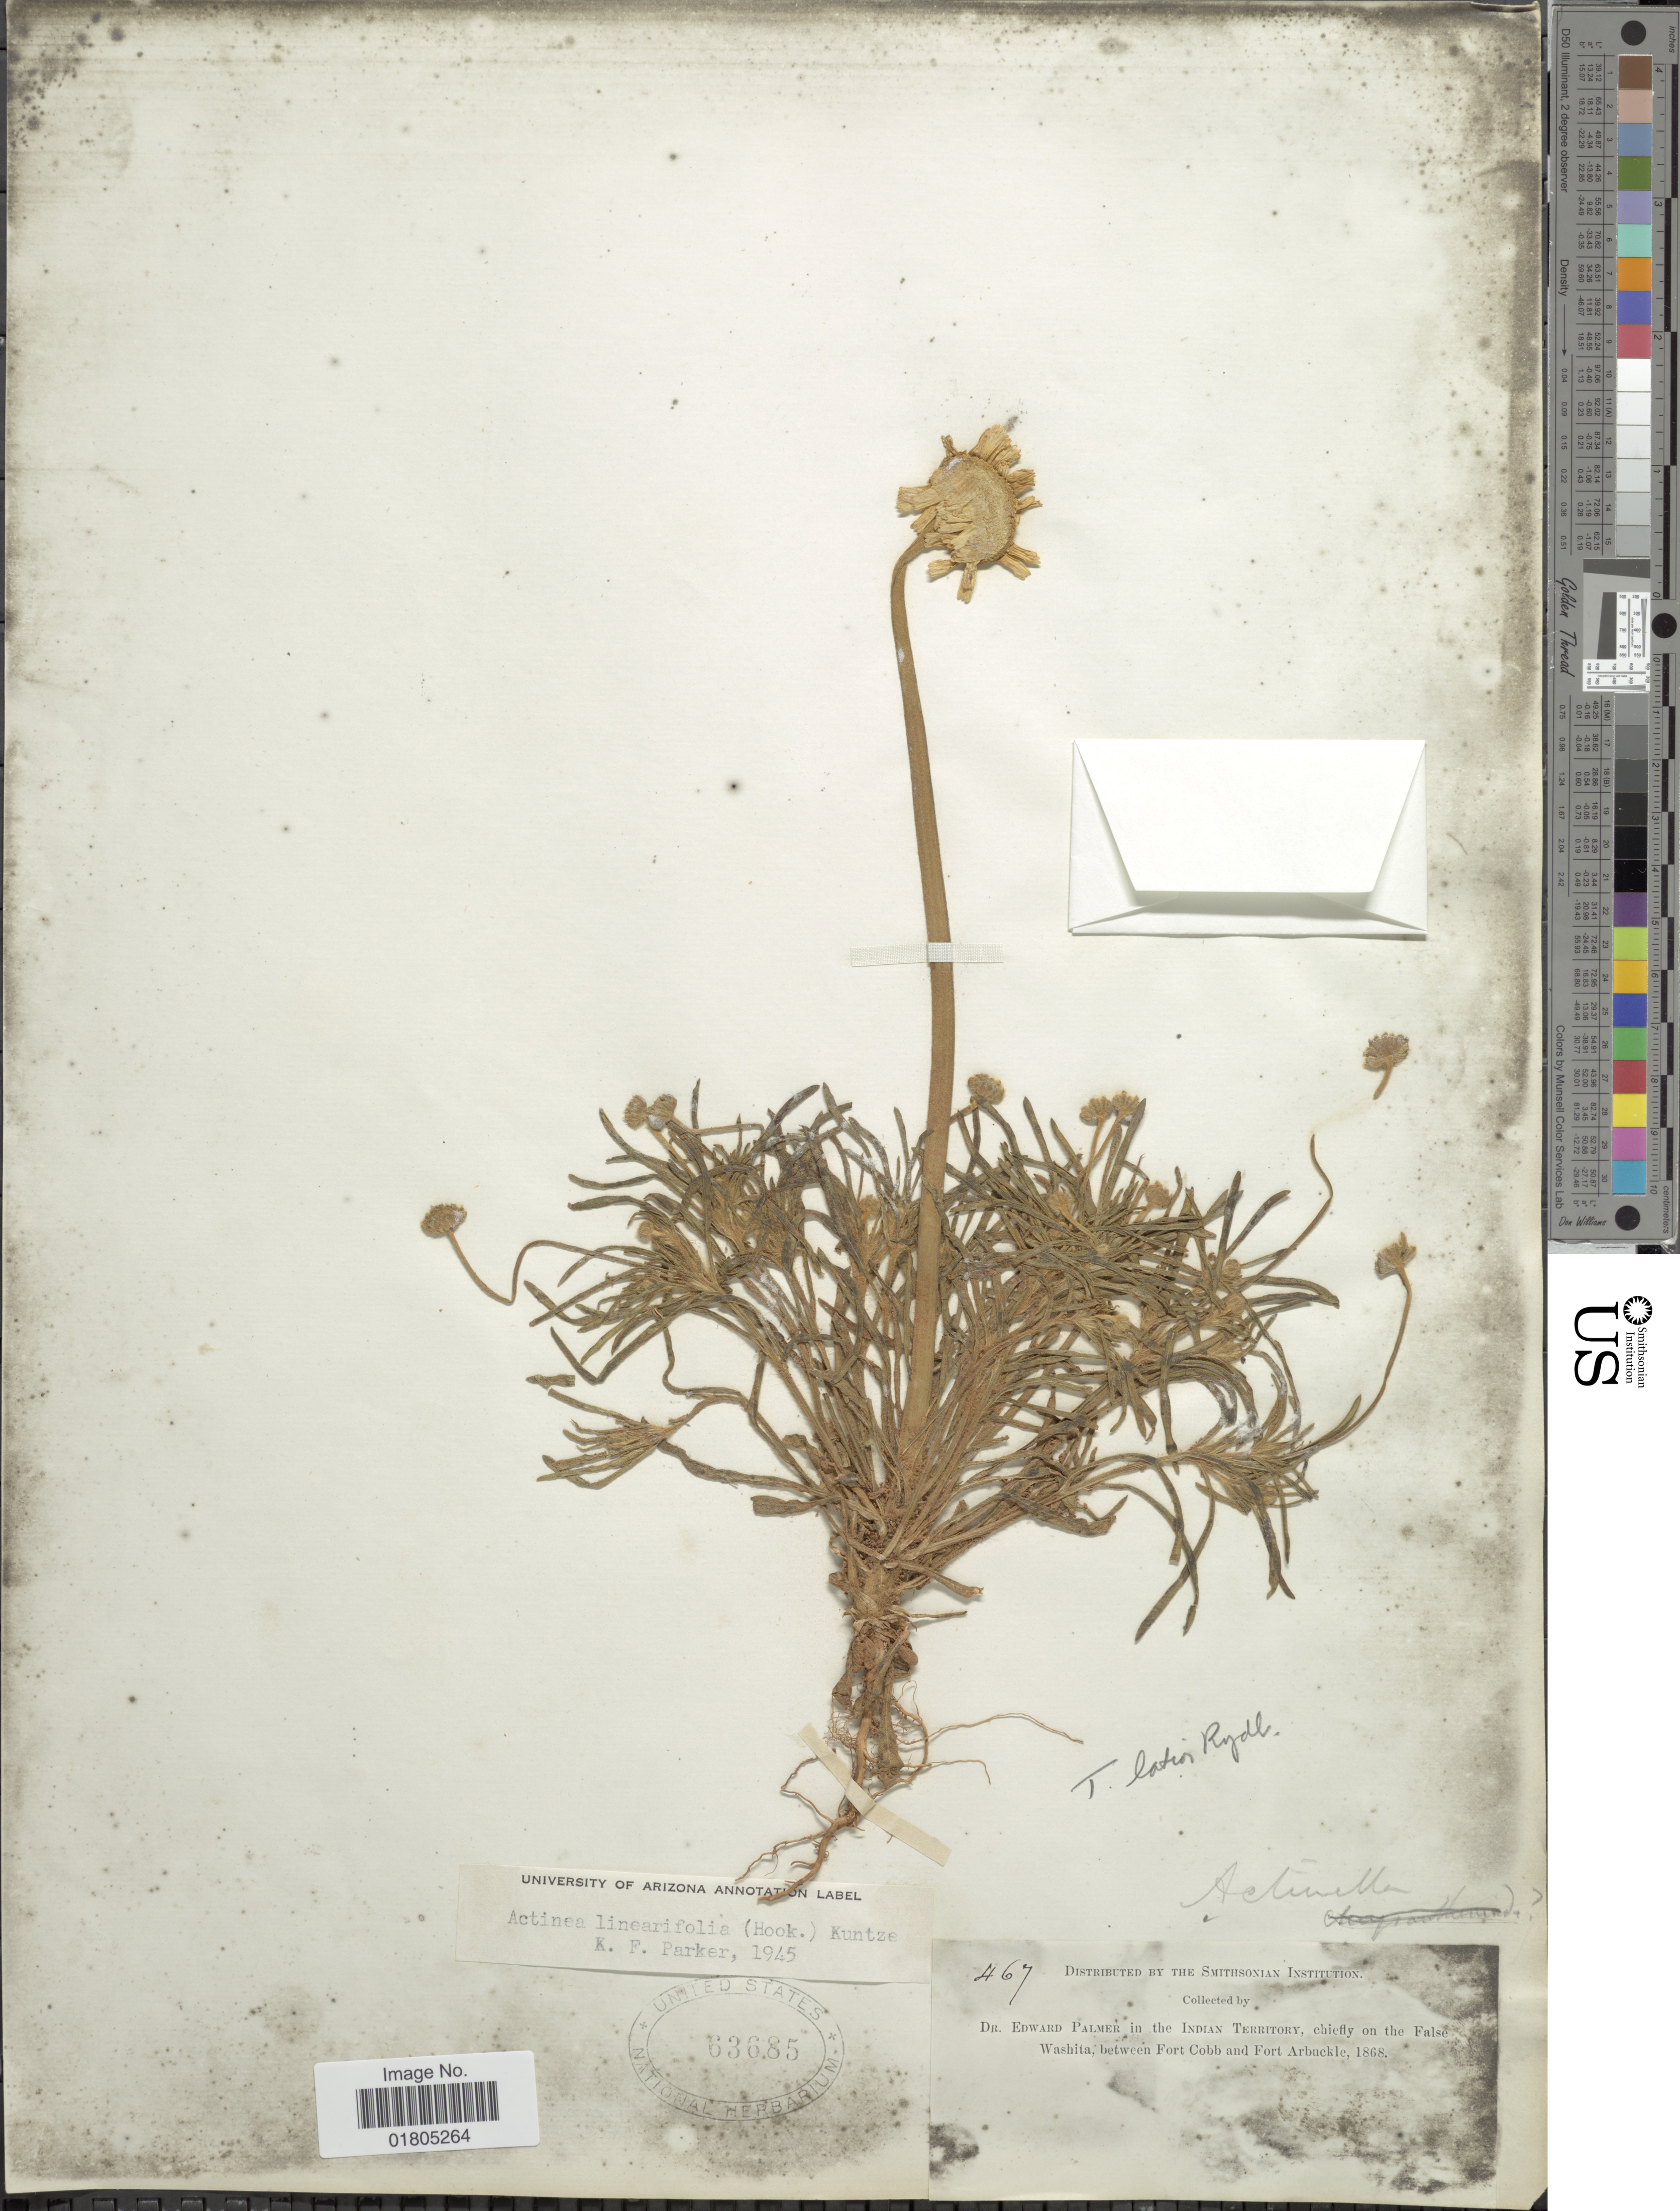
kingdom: Plantae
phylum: Tracheophyta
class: Magnoliopsida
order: Asterales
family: Asteraceae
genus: Actinea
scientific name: Actinea linearifolia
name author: (Hook.) Kuntze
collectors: E. Palmer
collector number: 467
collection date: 1868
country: United States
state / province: Oklahoma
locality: In the Indian Territory, chiefly on the False Washita, between Fort Cobb and Fort Arbuckle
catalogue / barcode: US 63685